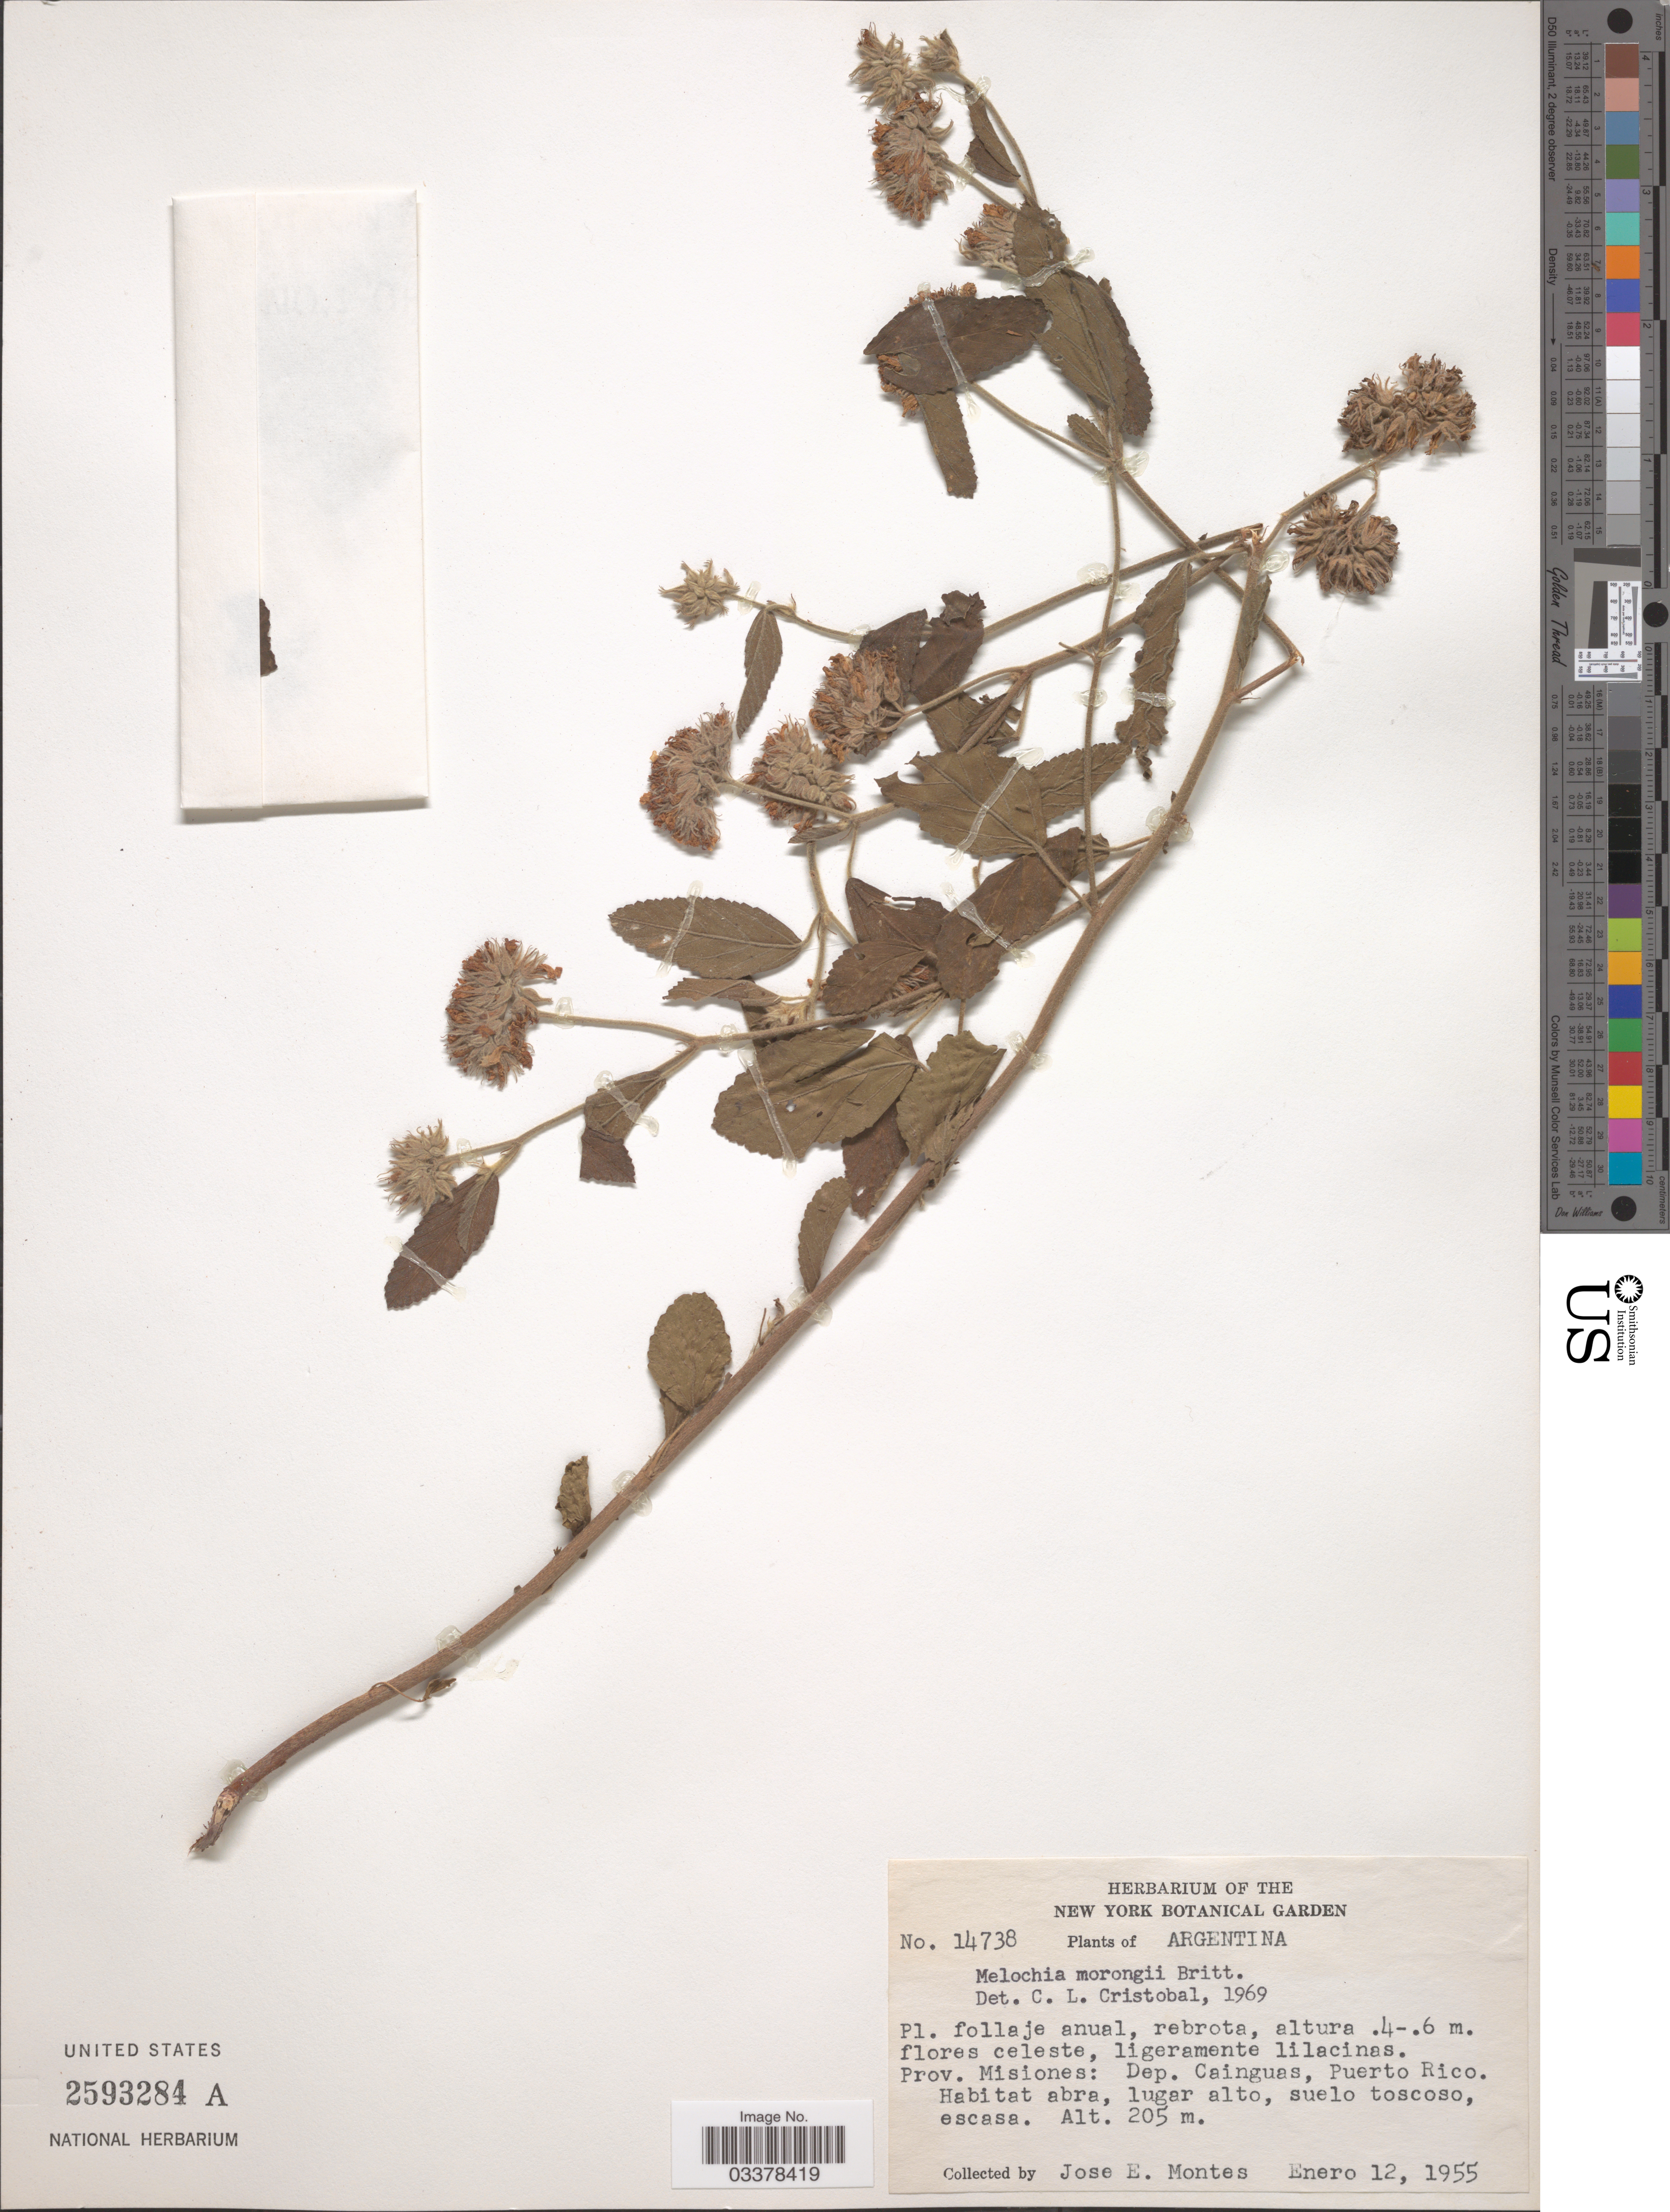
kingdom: Plantae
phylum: Tracheophyta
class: Magnoliopsida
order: Malvales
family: Malvaceae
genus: Melochia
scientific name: Melochia morongii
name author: Britton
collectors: J. E. Montes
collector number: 14738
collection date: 1955-01-12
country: Argentina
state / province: Misiones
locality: Dep. Cainguas, Puerto Rico.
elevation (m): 205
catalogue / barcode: US 2593284A